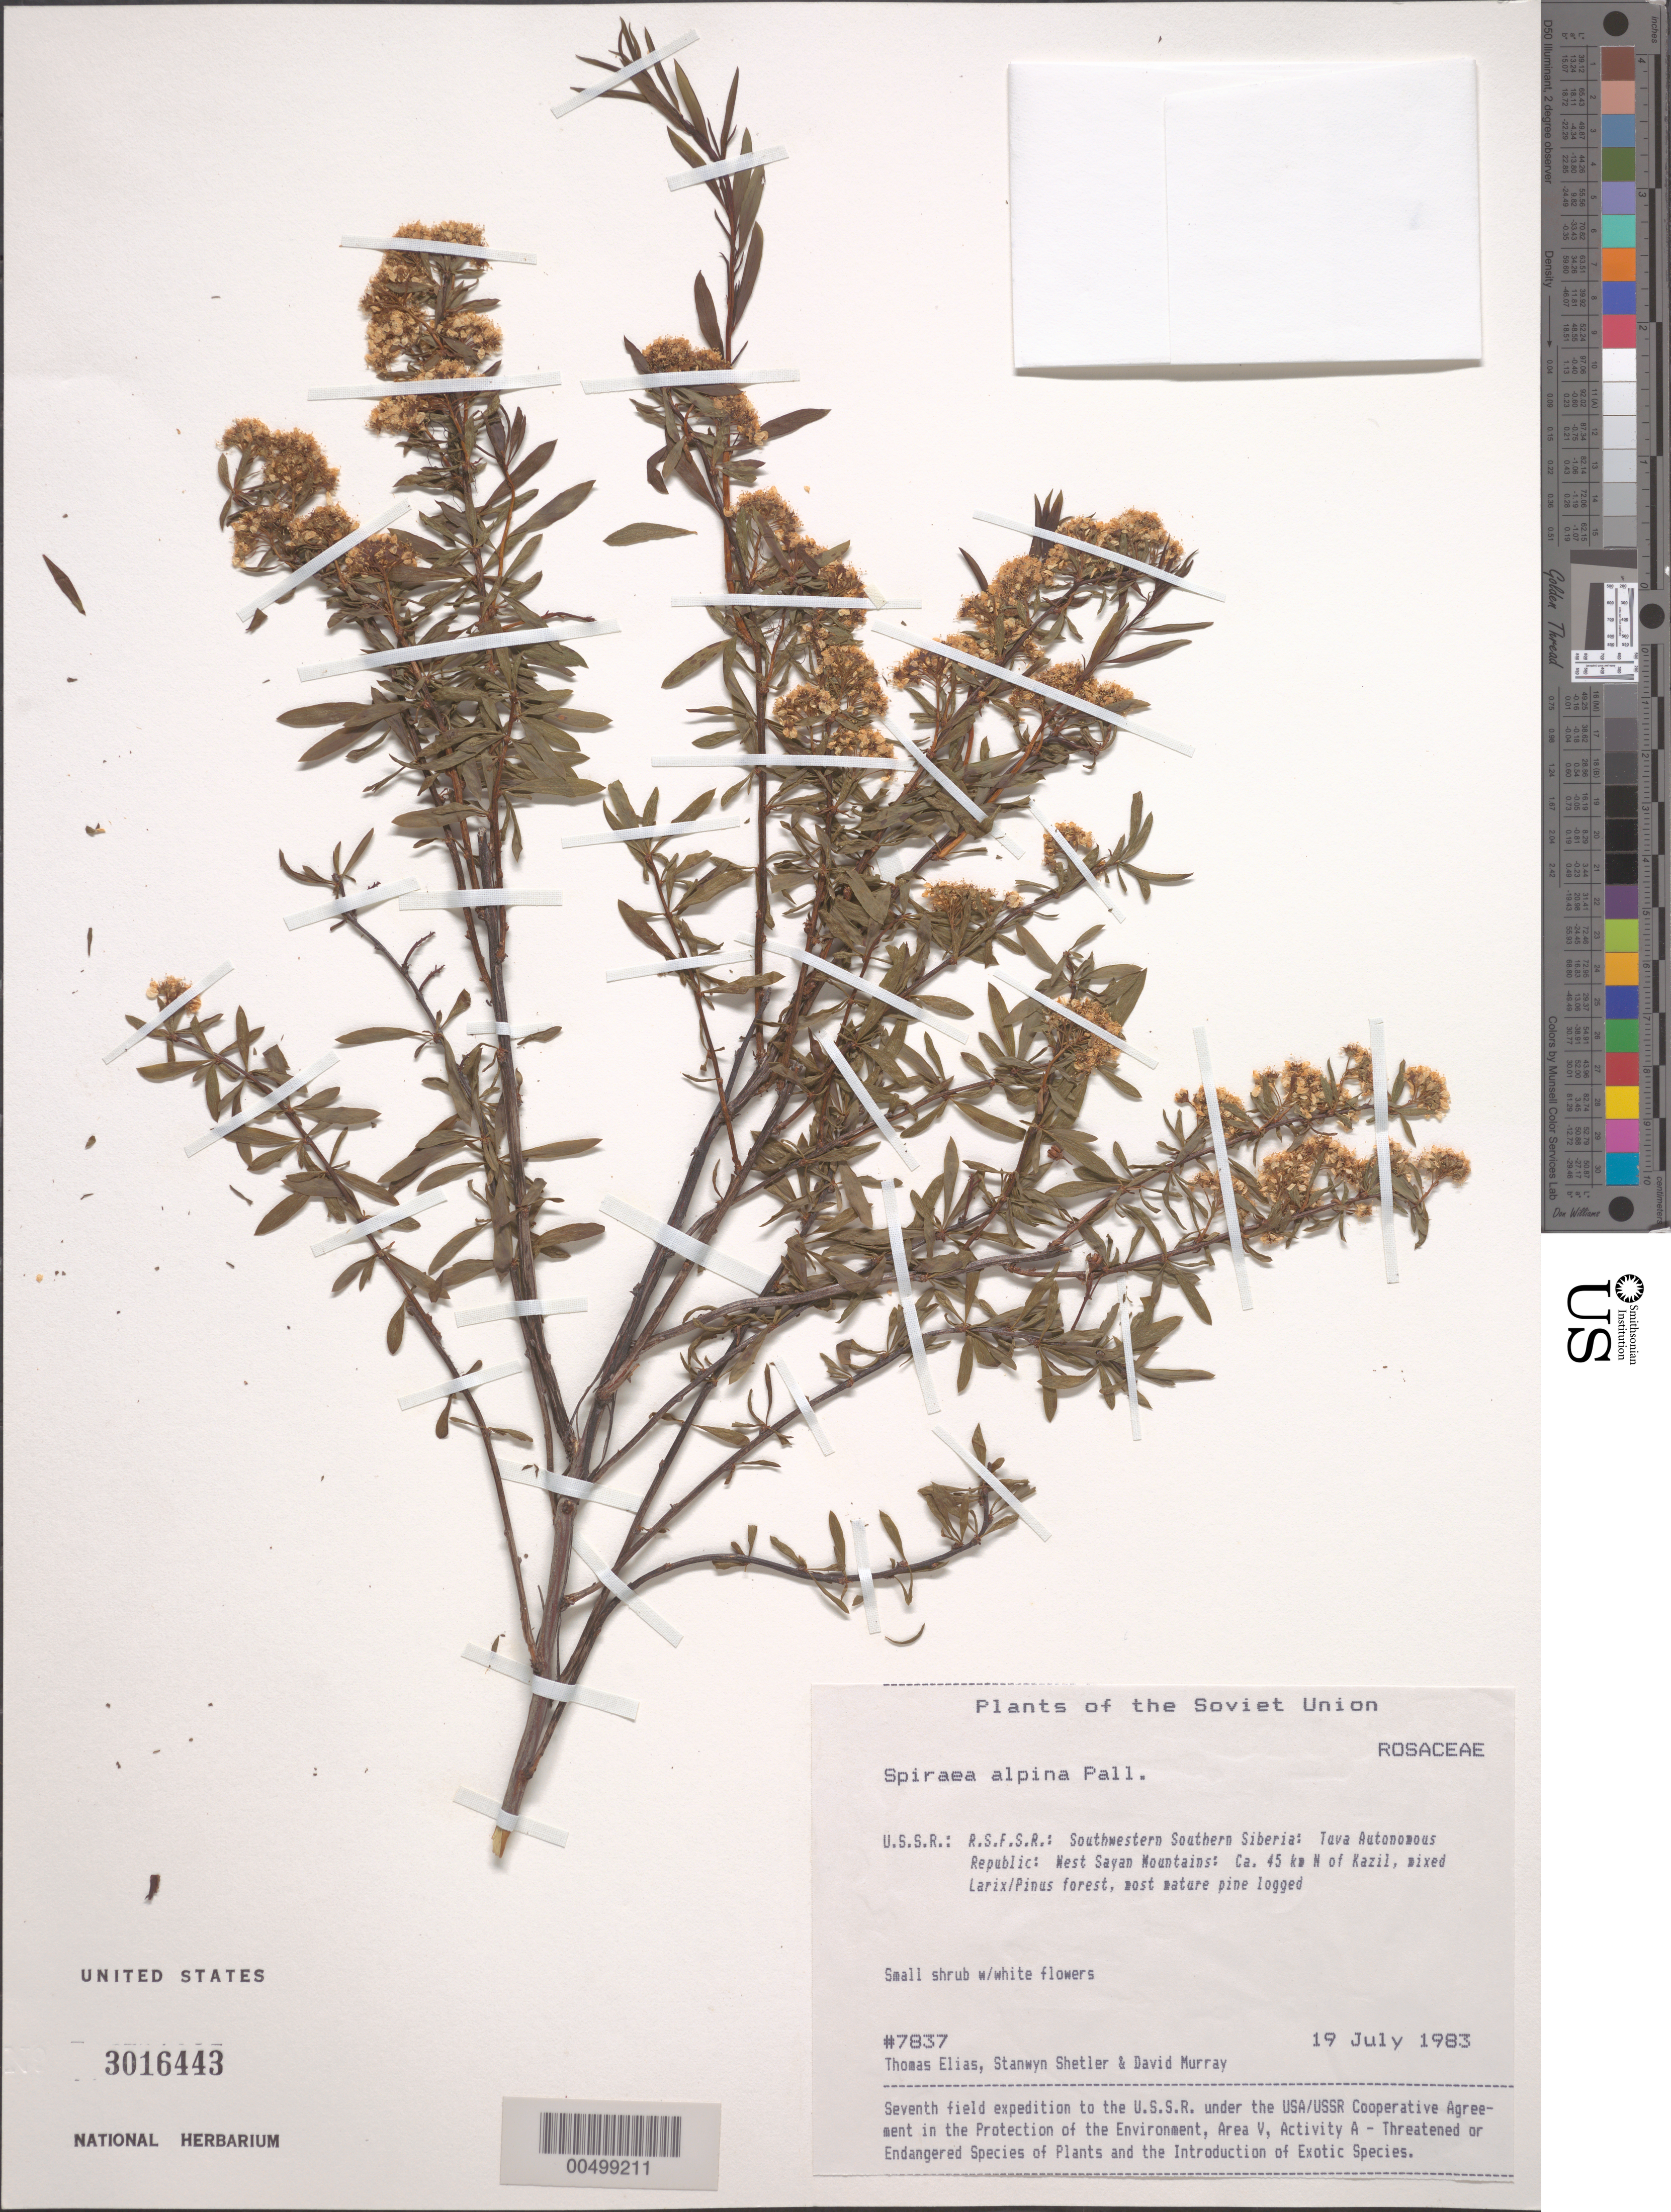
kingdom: Plantae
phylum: Tracheophyta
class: Magnoliopsida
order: Rosales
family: Rosaceae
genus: Spiraea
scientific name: Spiraea alpina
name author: Pall.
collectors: T. Elias, S. Shetler & D. F. Murray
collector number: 7837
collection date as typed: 19 Jul 1983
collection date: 1983-07-19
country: Russian Federation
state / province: Tuva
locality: West Sayan Mountains, ca. 45 km N of Kazil [Kyzyl]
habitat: mixed Larix/Pinus forest, most mature pine logged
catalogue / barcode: US 3016443